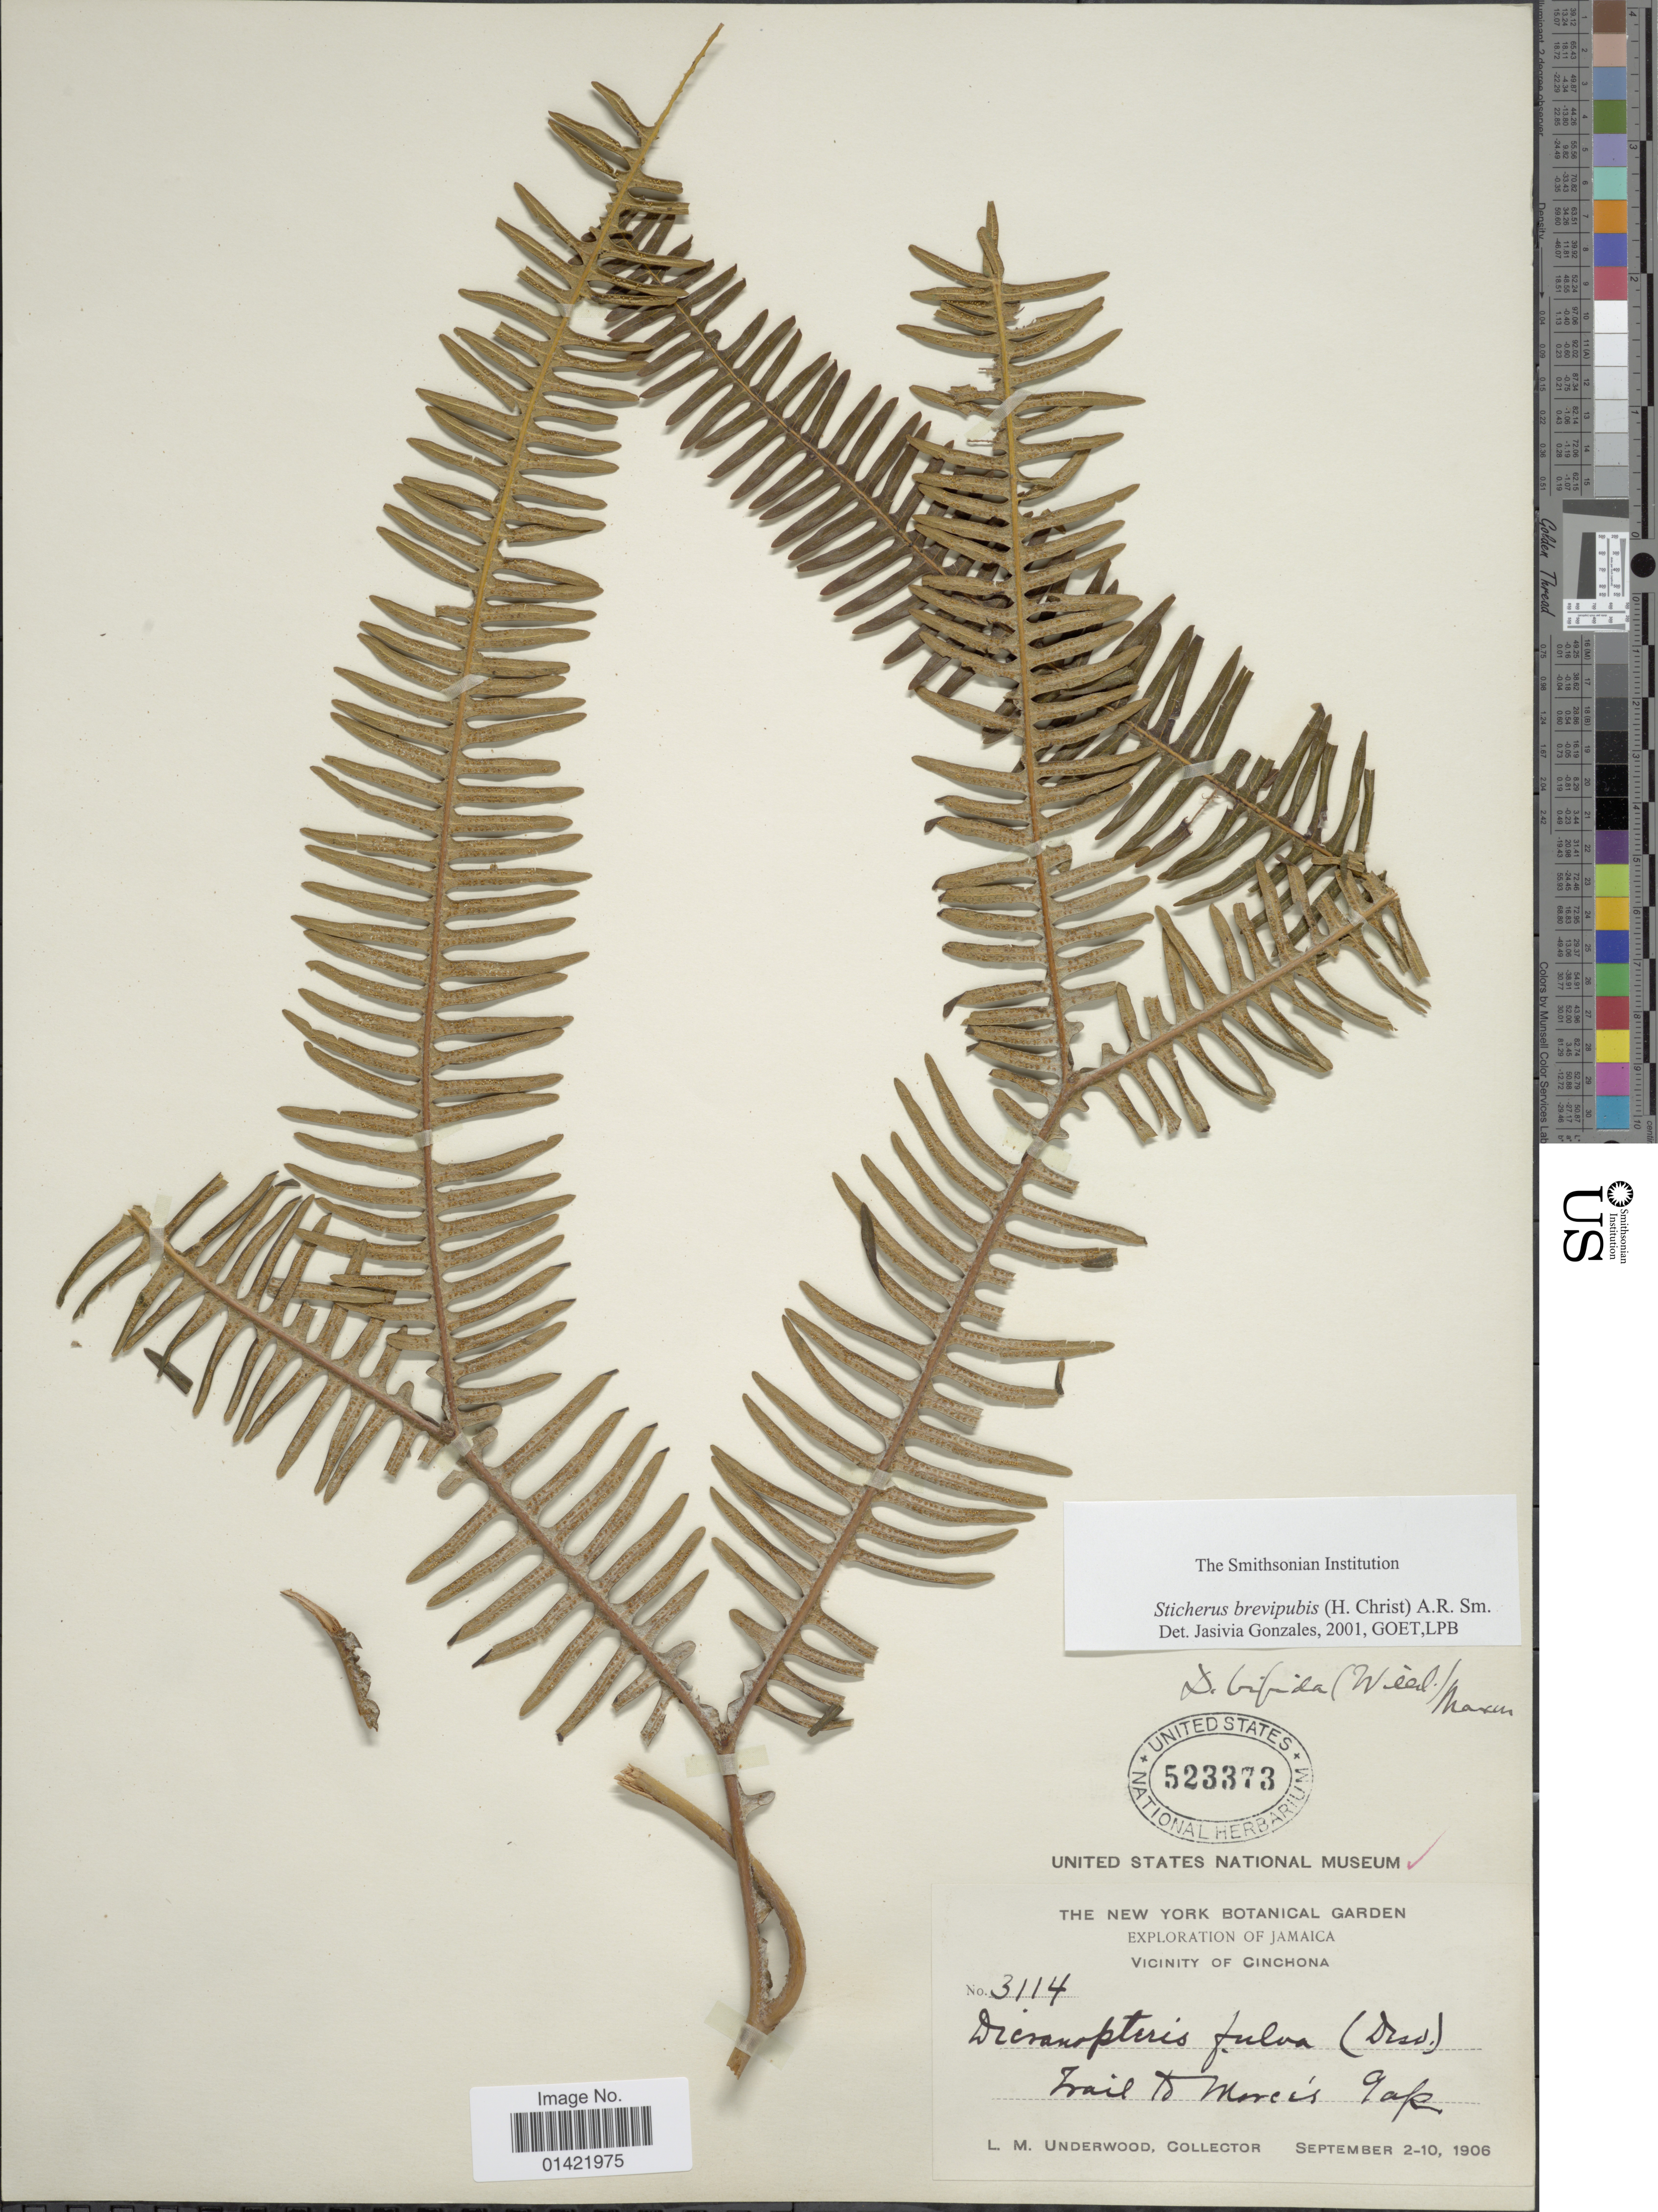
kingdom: Plantae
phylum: Tracheophyta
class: Polypodiopsida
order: Gleicheniales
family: Gleicheniaceae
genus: Sticherus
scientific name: Sticherus fulvus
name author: (Desv.) Ching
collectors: L. M. Underwood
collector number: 3114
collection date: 1906-09-02/1906-09-10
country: Jamaica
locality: Vicinity of Cinchona. Trail to Morce's Gap.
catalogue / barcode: US 523373